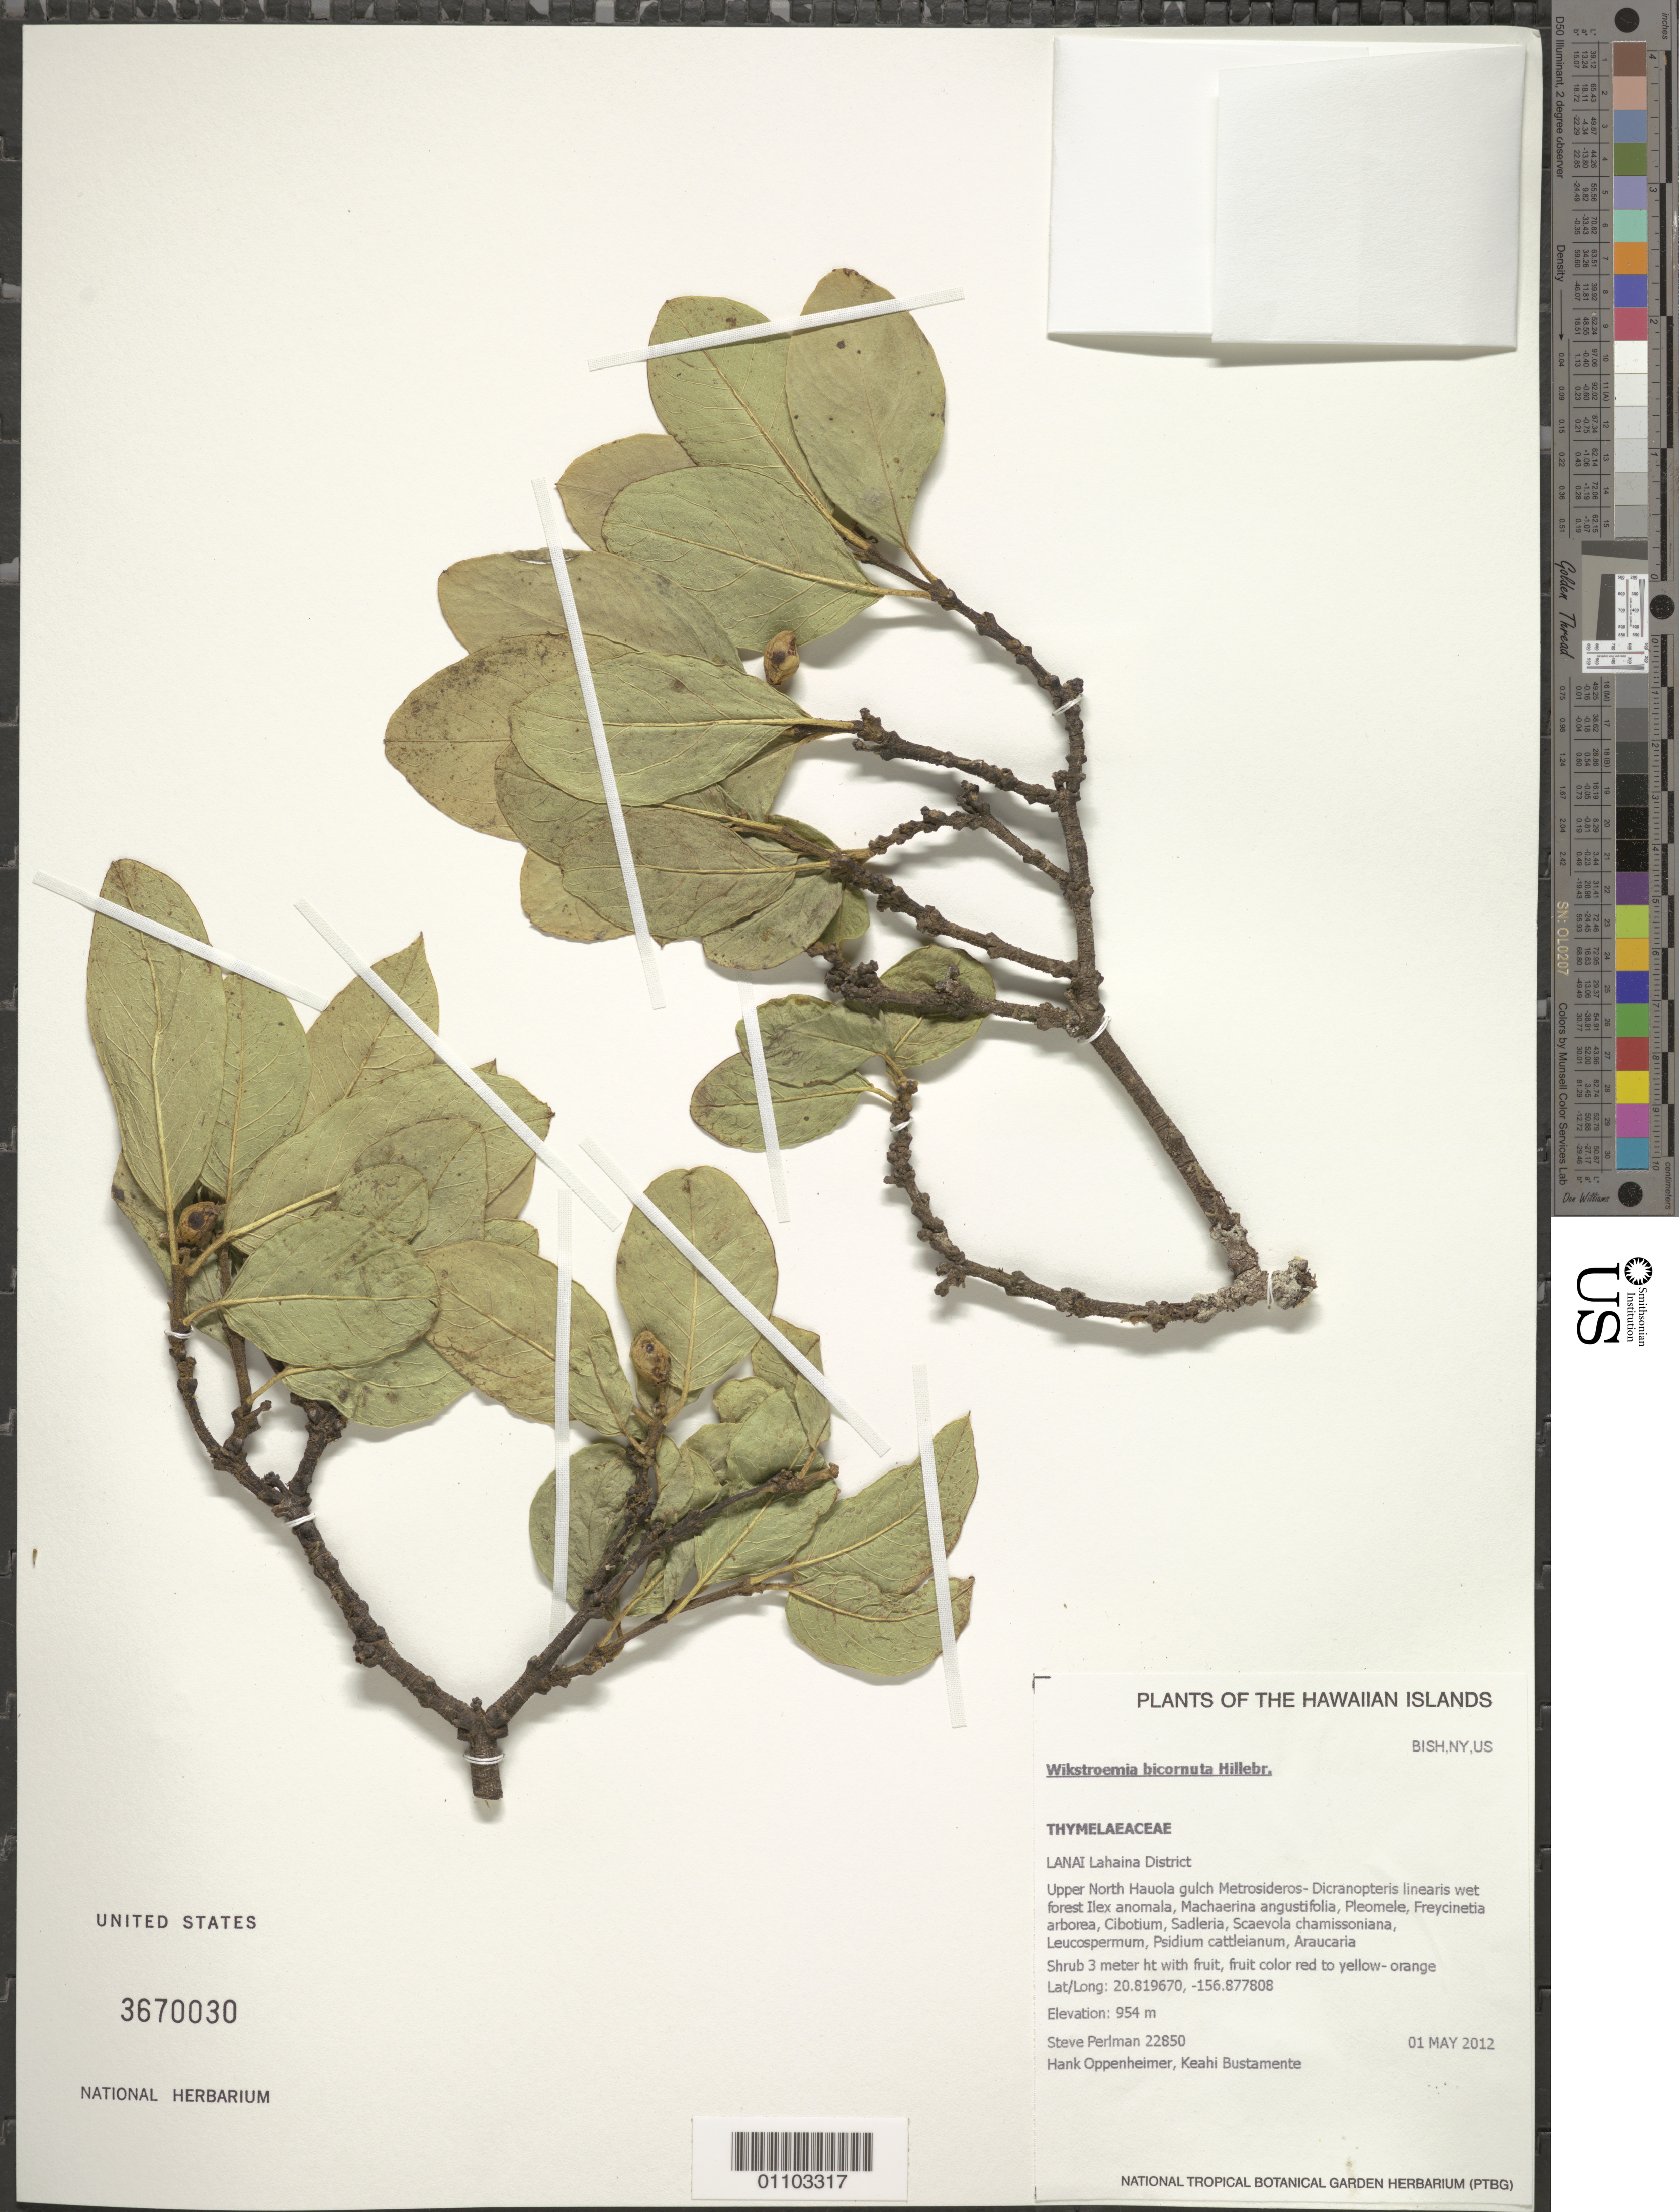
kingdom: Plantae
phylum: Tracheophyta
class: Magnoliopsida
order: Malvales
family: Thymelaeaceae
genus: Wikstroemia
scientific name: Wikstroemia bicornuta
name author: Hillebr.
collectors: S. P. Perlman, H. L. Oppenheimer & K. M. Bustamente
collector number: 22850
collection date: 2012-05-01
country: United States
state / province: Hawaii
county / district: Maui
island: Lana'i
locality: Lahaina District, upper north Hauola gulch.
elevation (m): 954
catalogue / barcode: US 3670030